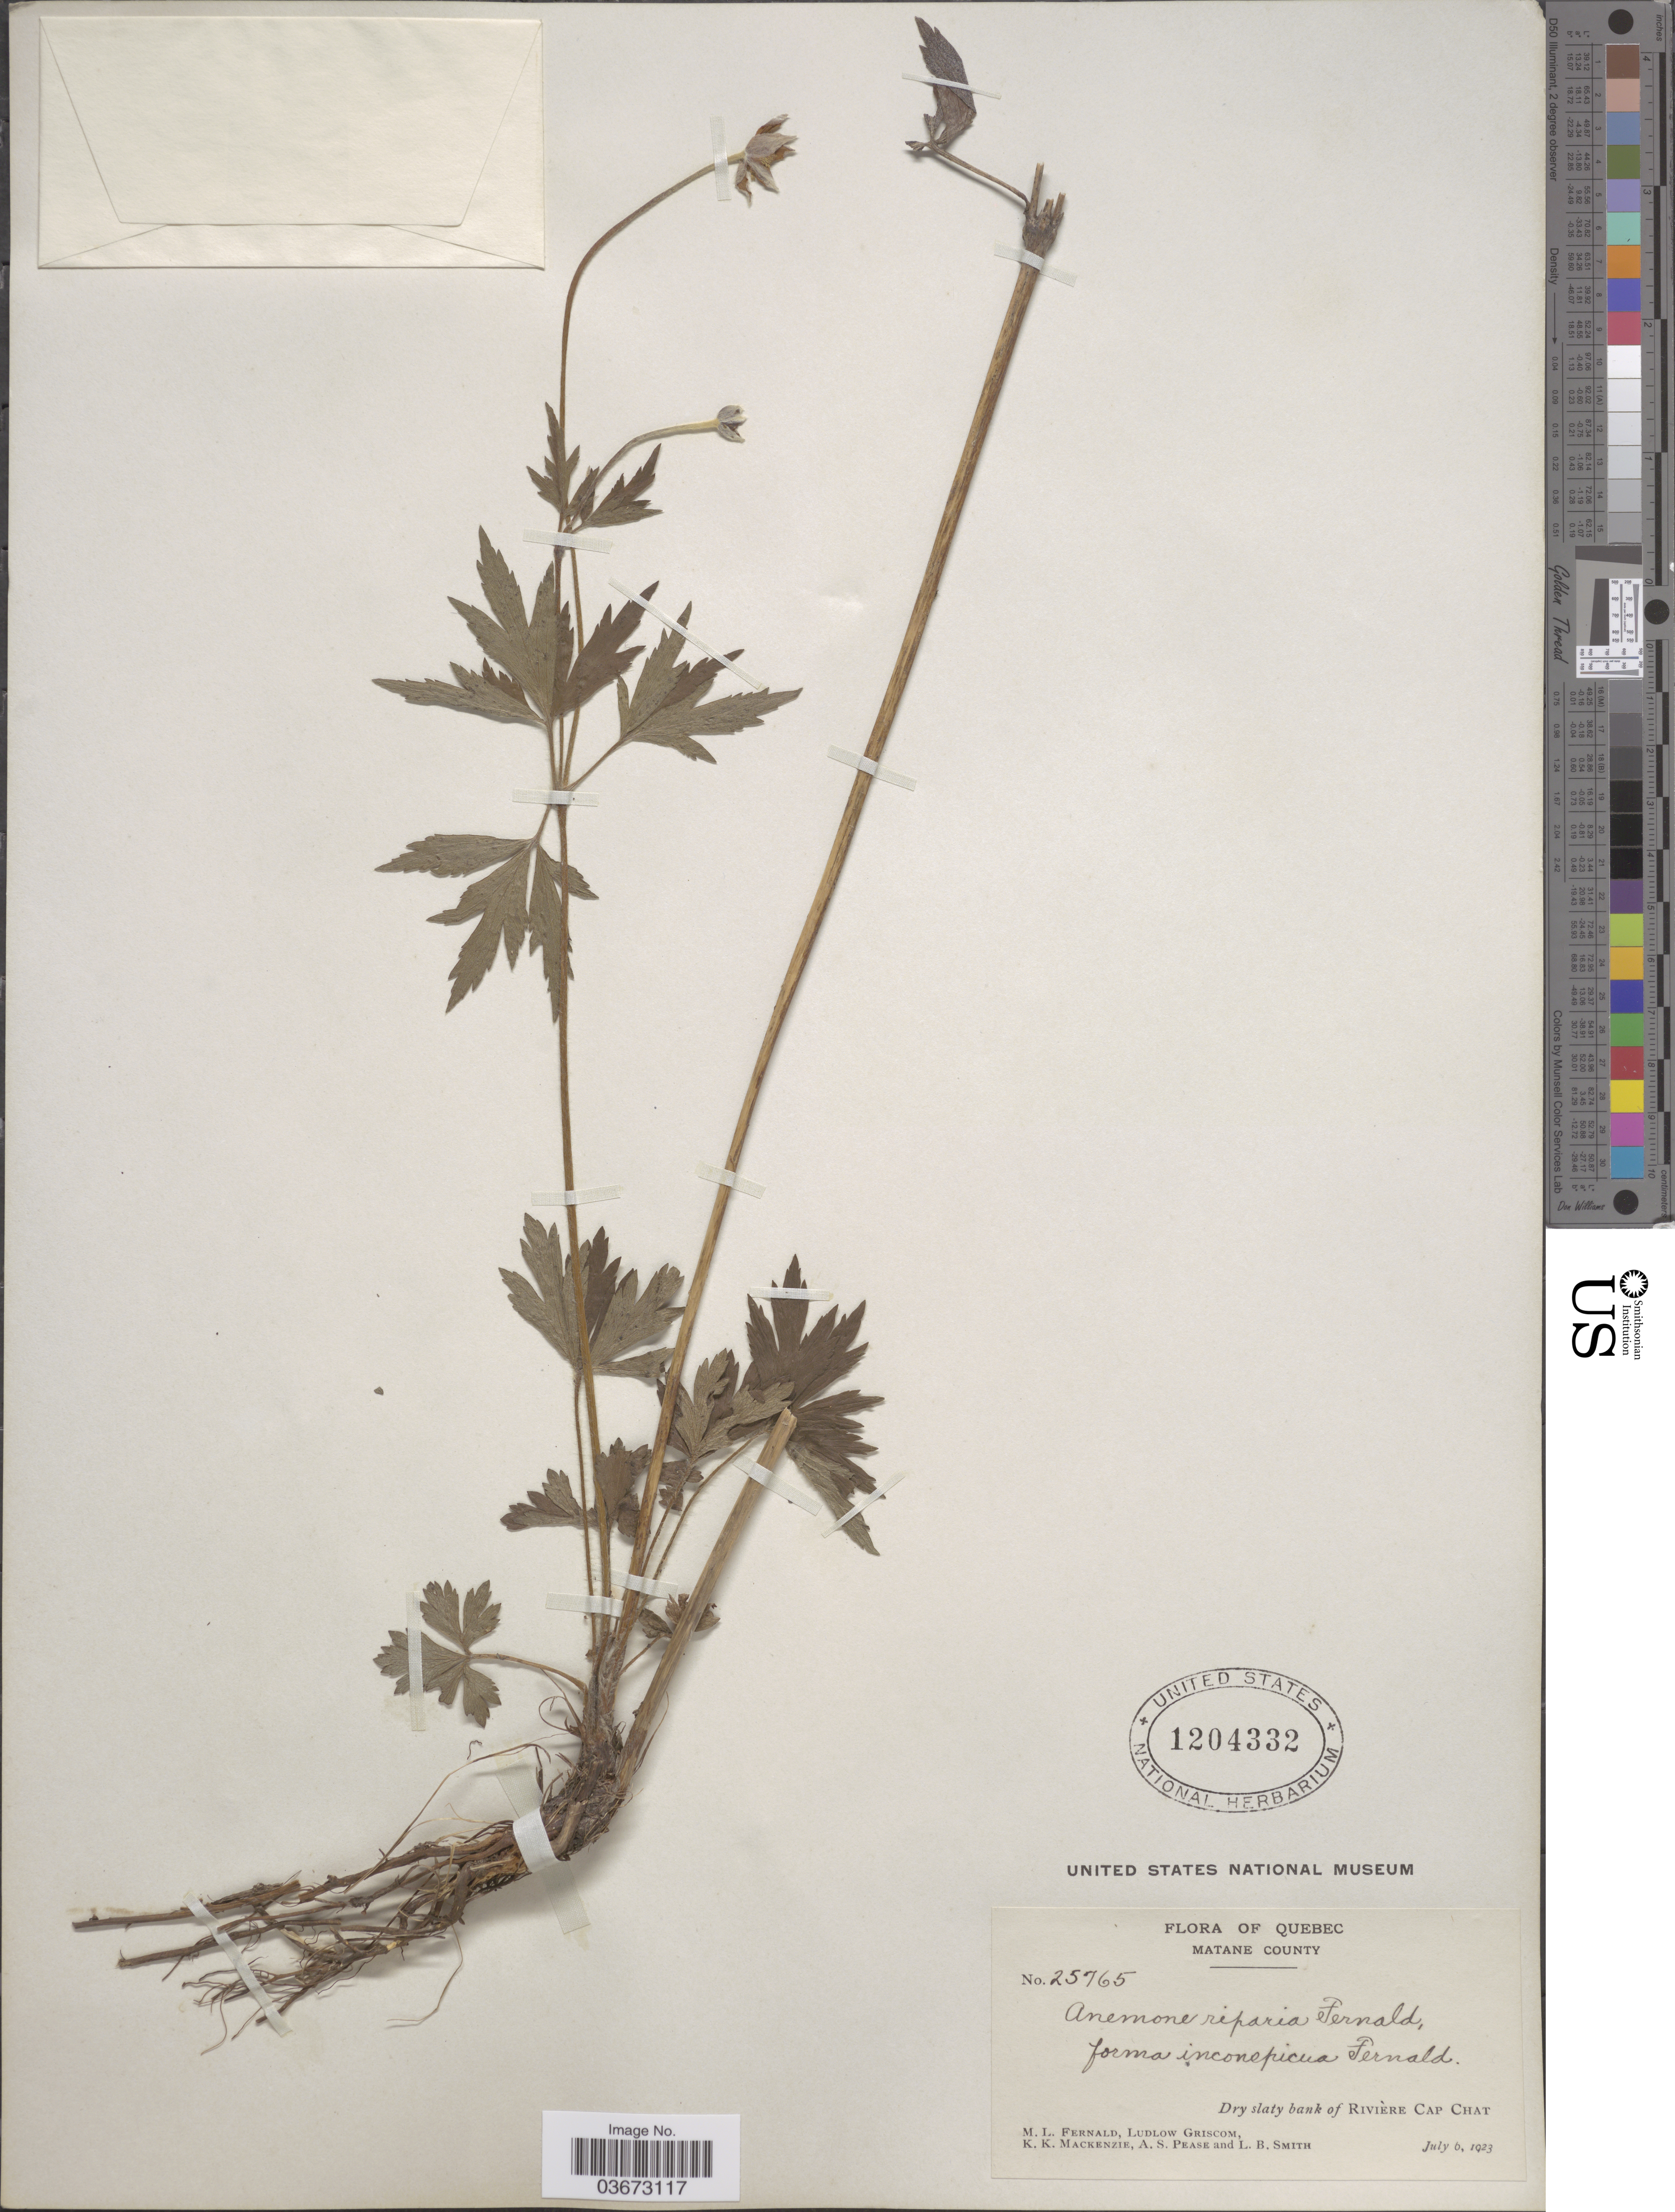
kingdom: Plantae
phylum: Tracheophyta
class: Magnoliopsida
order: Ranunculales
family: Ranunculaceae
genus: Anemone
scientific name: Anemone riparia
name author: Fernald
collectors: M. L. Fernald, L. Griscom, K. K. Mackenzie, A. S. Pease & L. Smith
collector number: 25765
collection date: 1923-07-06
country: Canada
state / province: Quebec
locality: Matane County. Dry slaty bank of Rivière Cap Chat.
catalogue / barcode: US 1204332